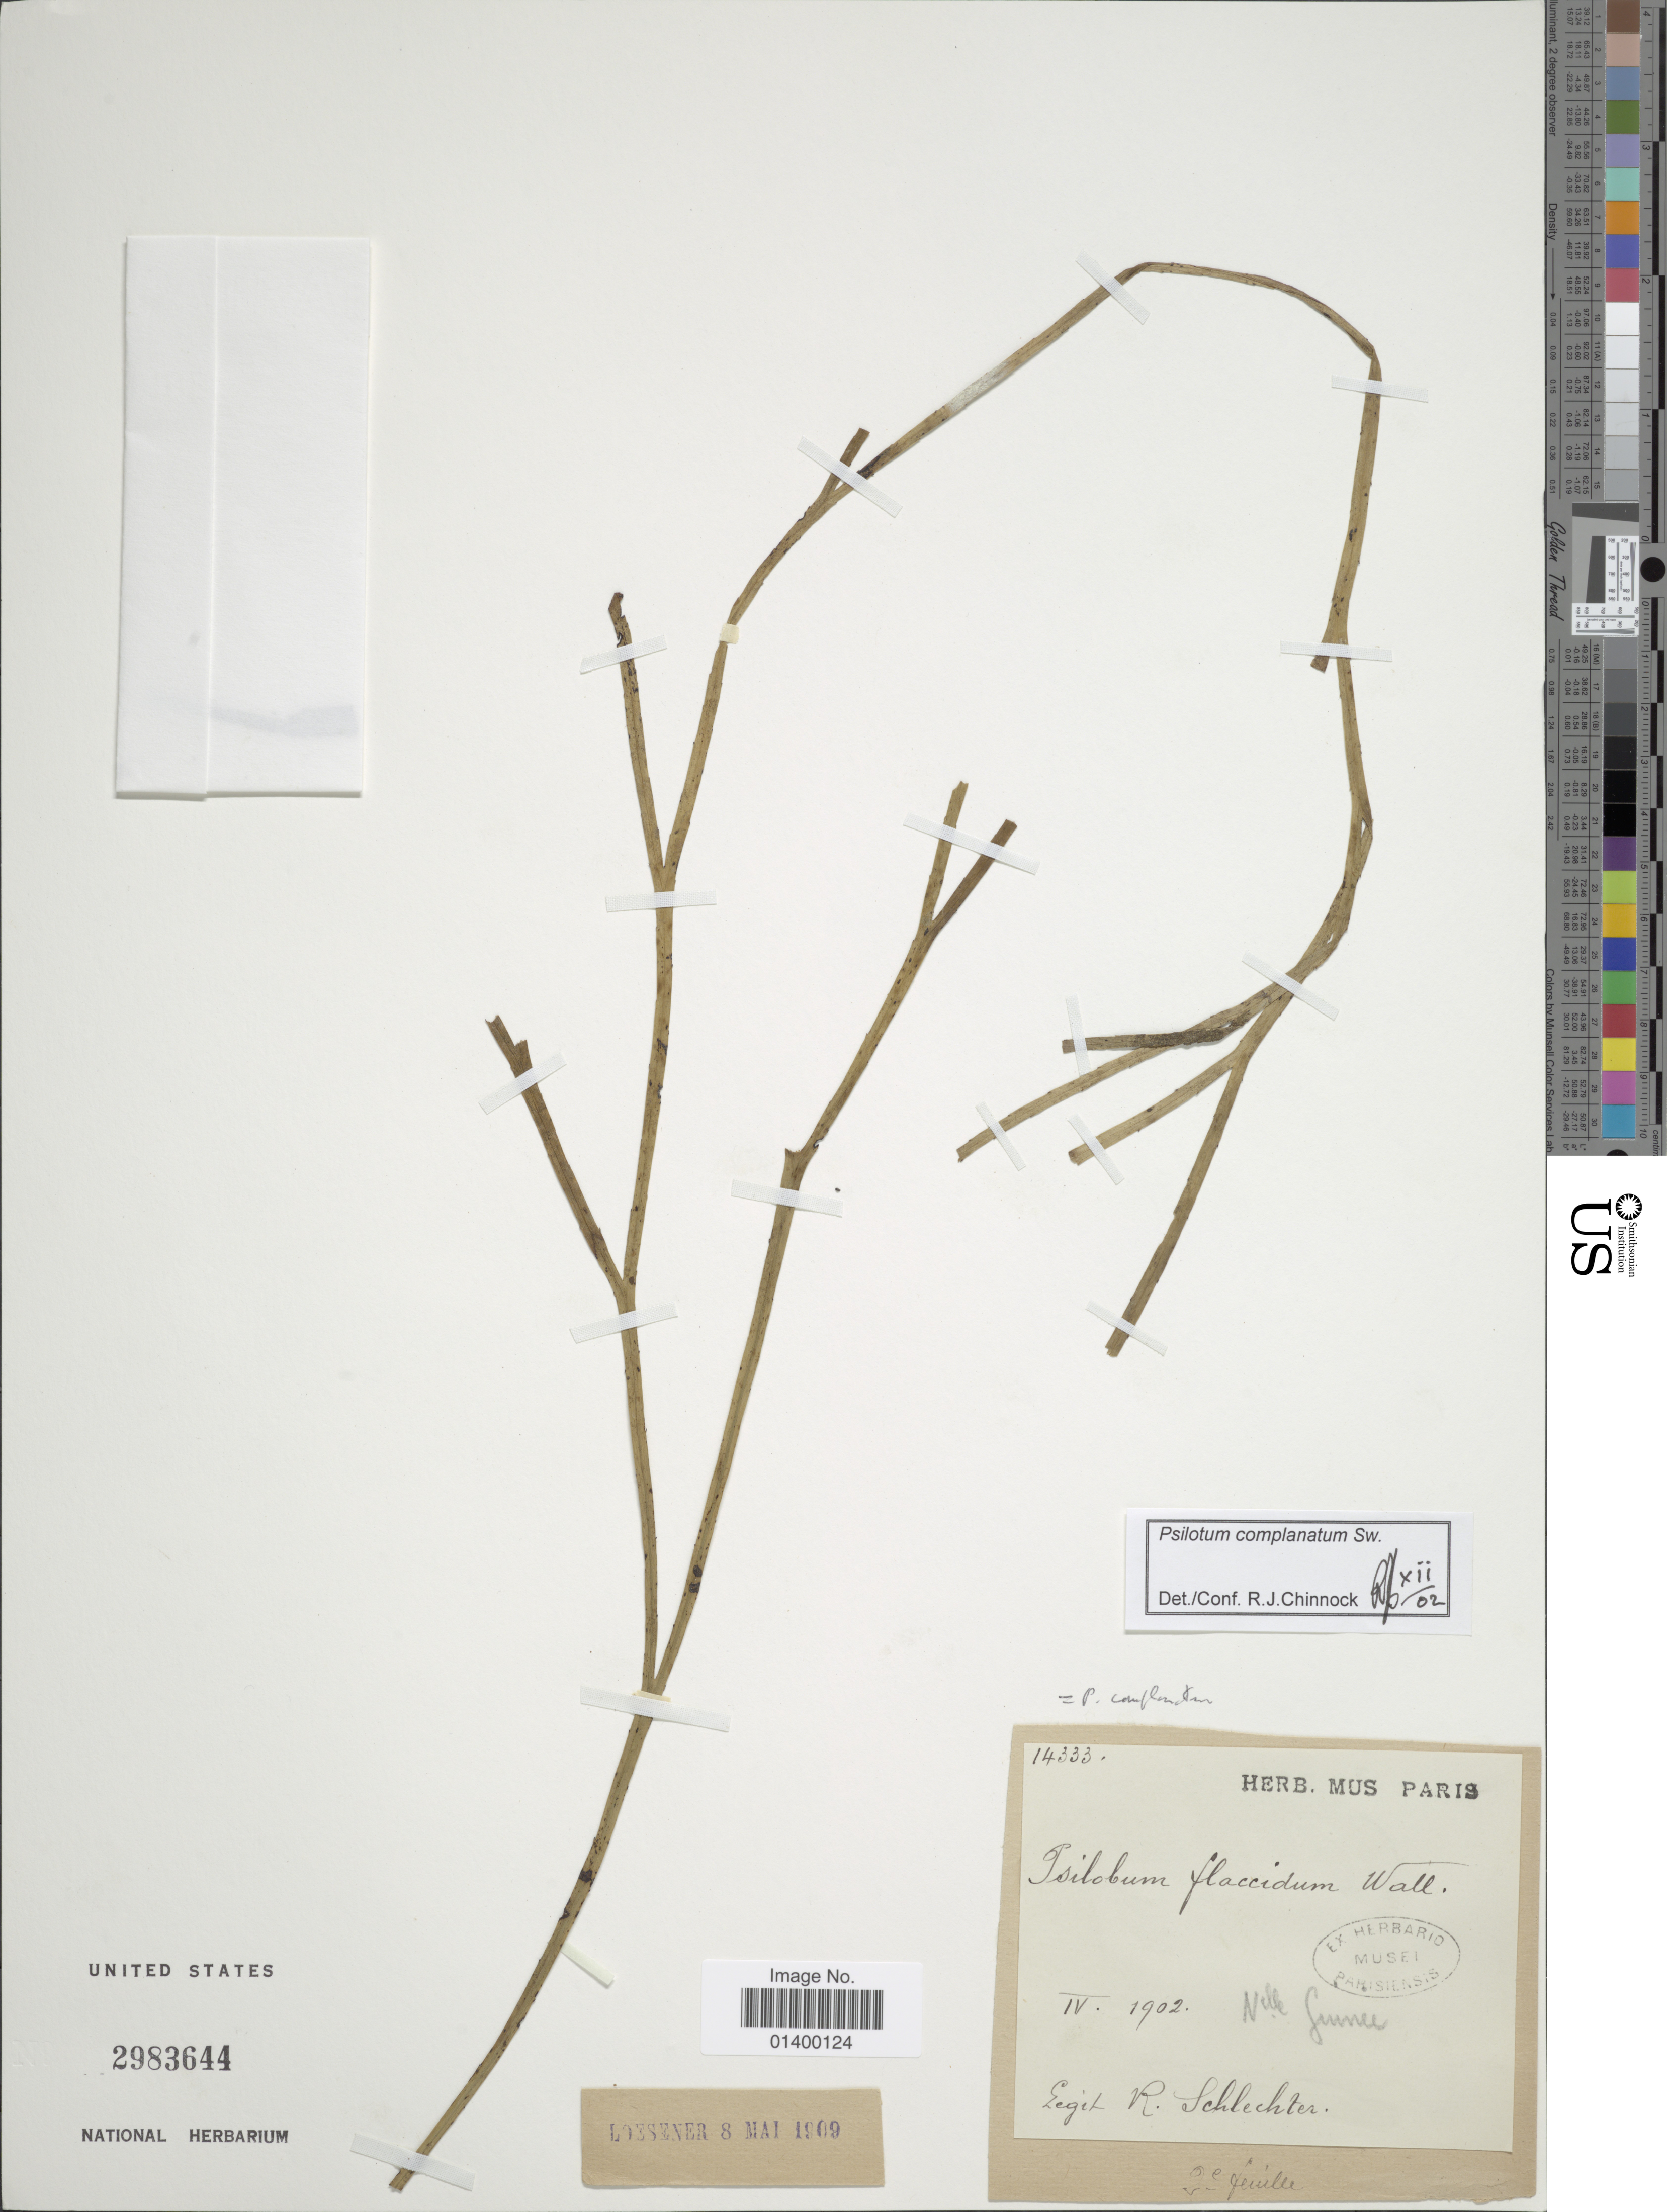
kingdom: Plantae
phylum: Tracheophyta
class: Polypodiopsida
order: Psilotales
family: Psilotaceae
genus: Psilotum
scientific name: Psilotum complanatum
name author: Sw.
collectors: F. R. R. Schlechter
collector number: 14333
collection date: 1902-04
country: Papua New Guinea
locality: Nelle Guinnee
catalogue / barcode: US 2983644